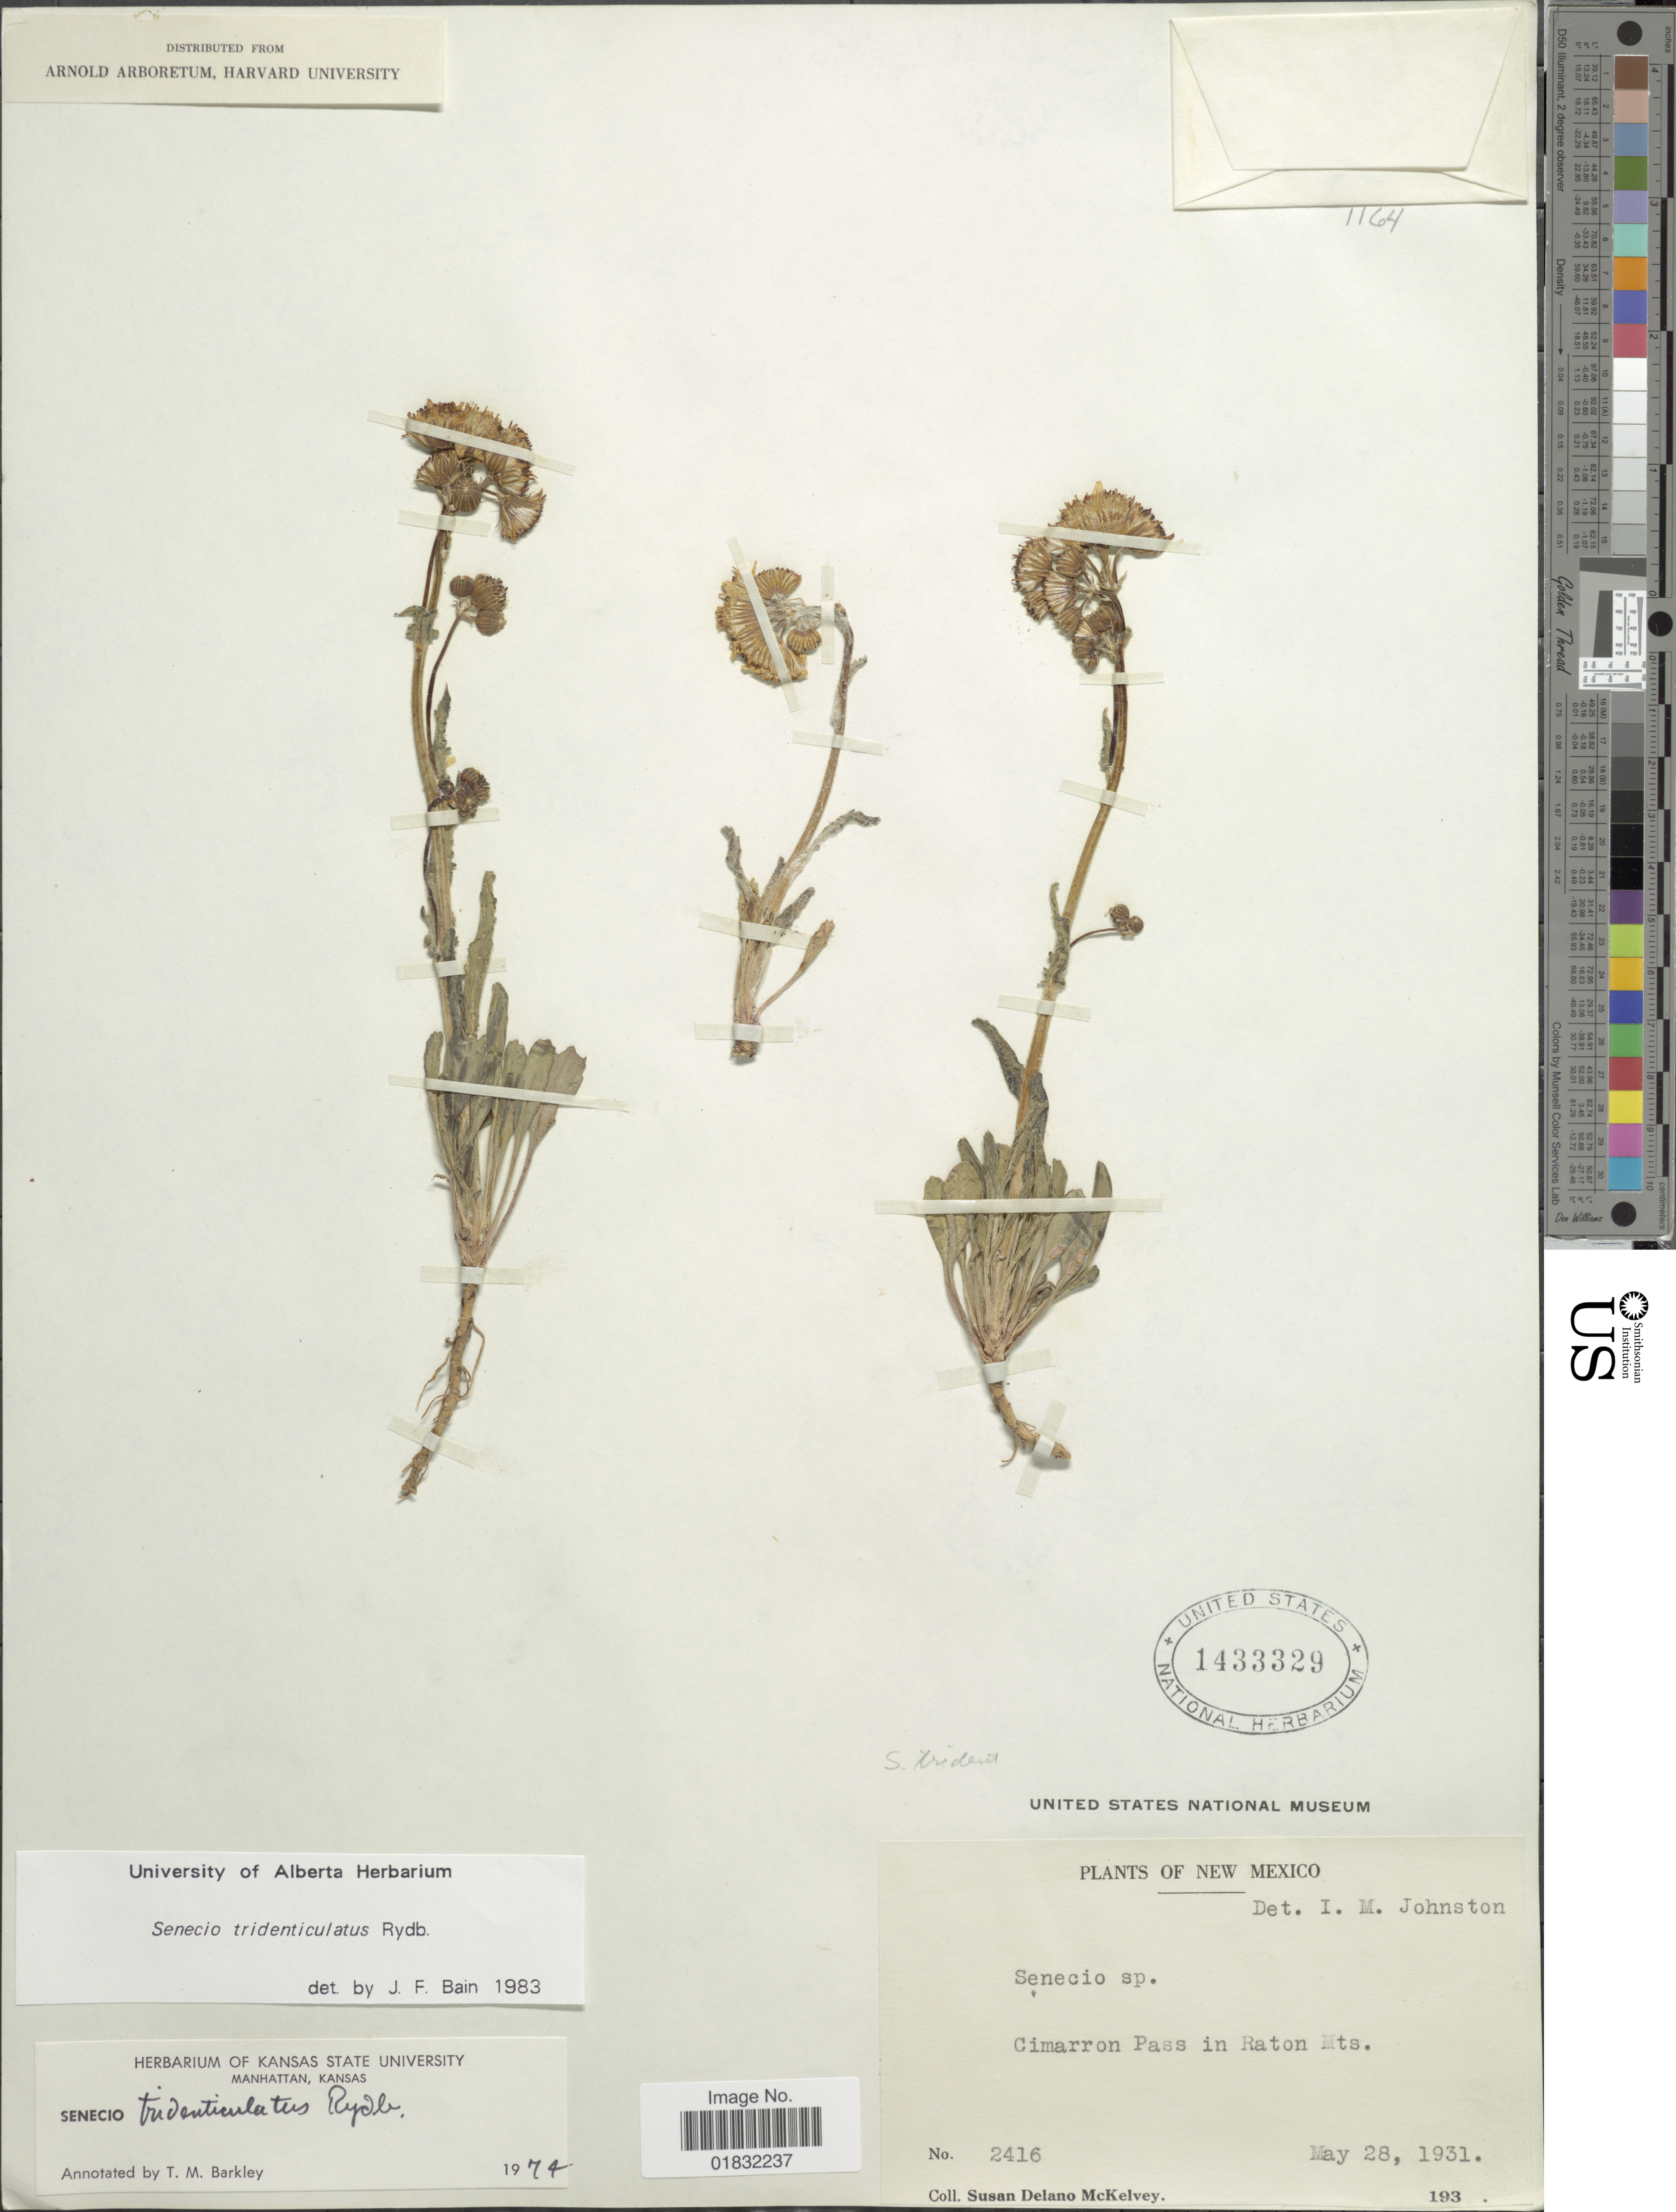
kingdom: Plantae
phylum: Tracheophyta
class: Magnoliopsida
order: Asterales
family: Asteraceae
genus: Packera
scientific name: Packera tridenticulata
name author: (Rydb.) W.A. Weber & Á. Löve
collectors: S. A. McKelvey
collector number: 2416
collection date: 1931-05-28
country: United States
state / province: New Mexico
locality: Cimarron Pass in Raton Mts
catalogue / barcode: US 1433329